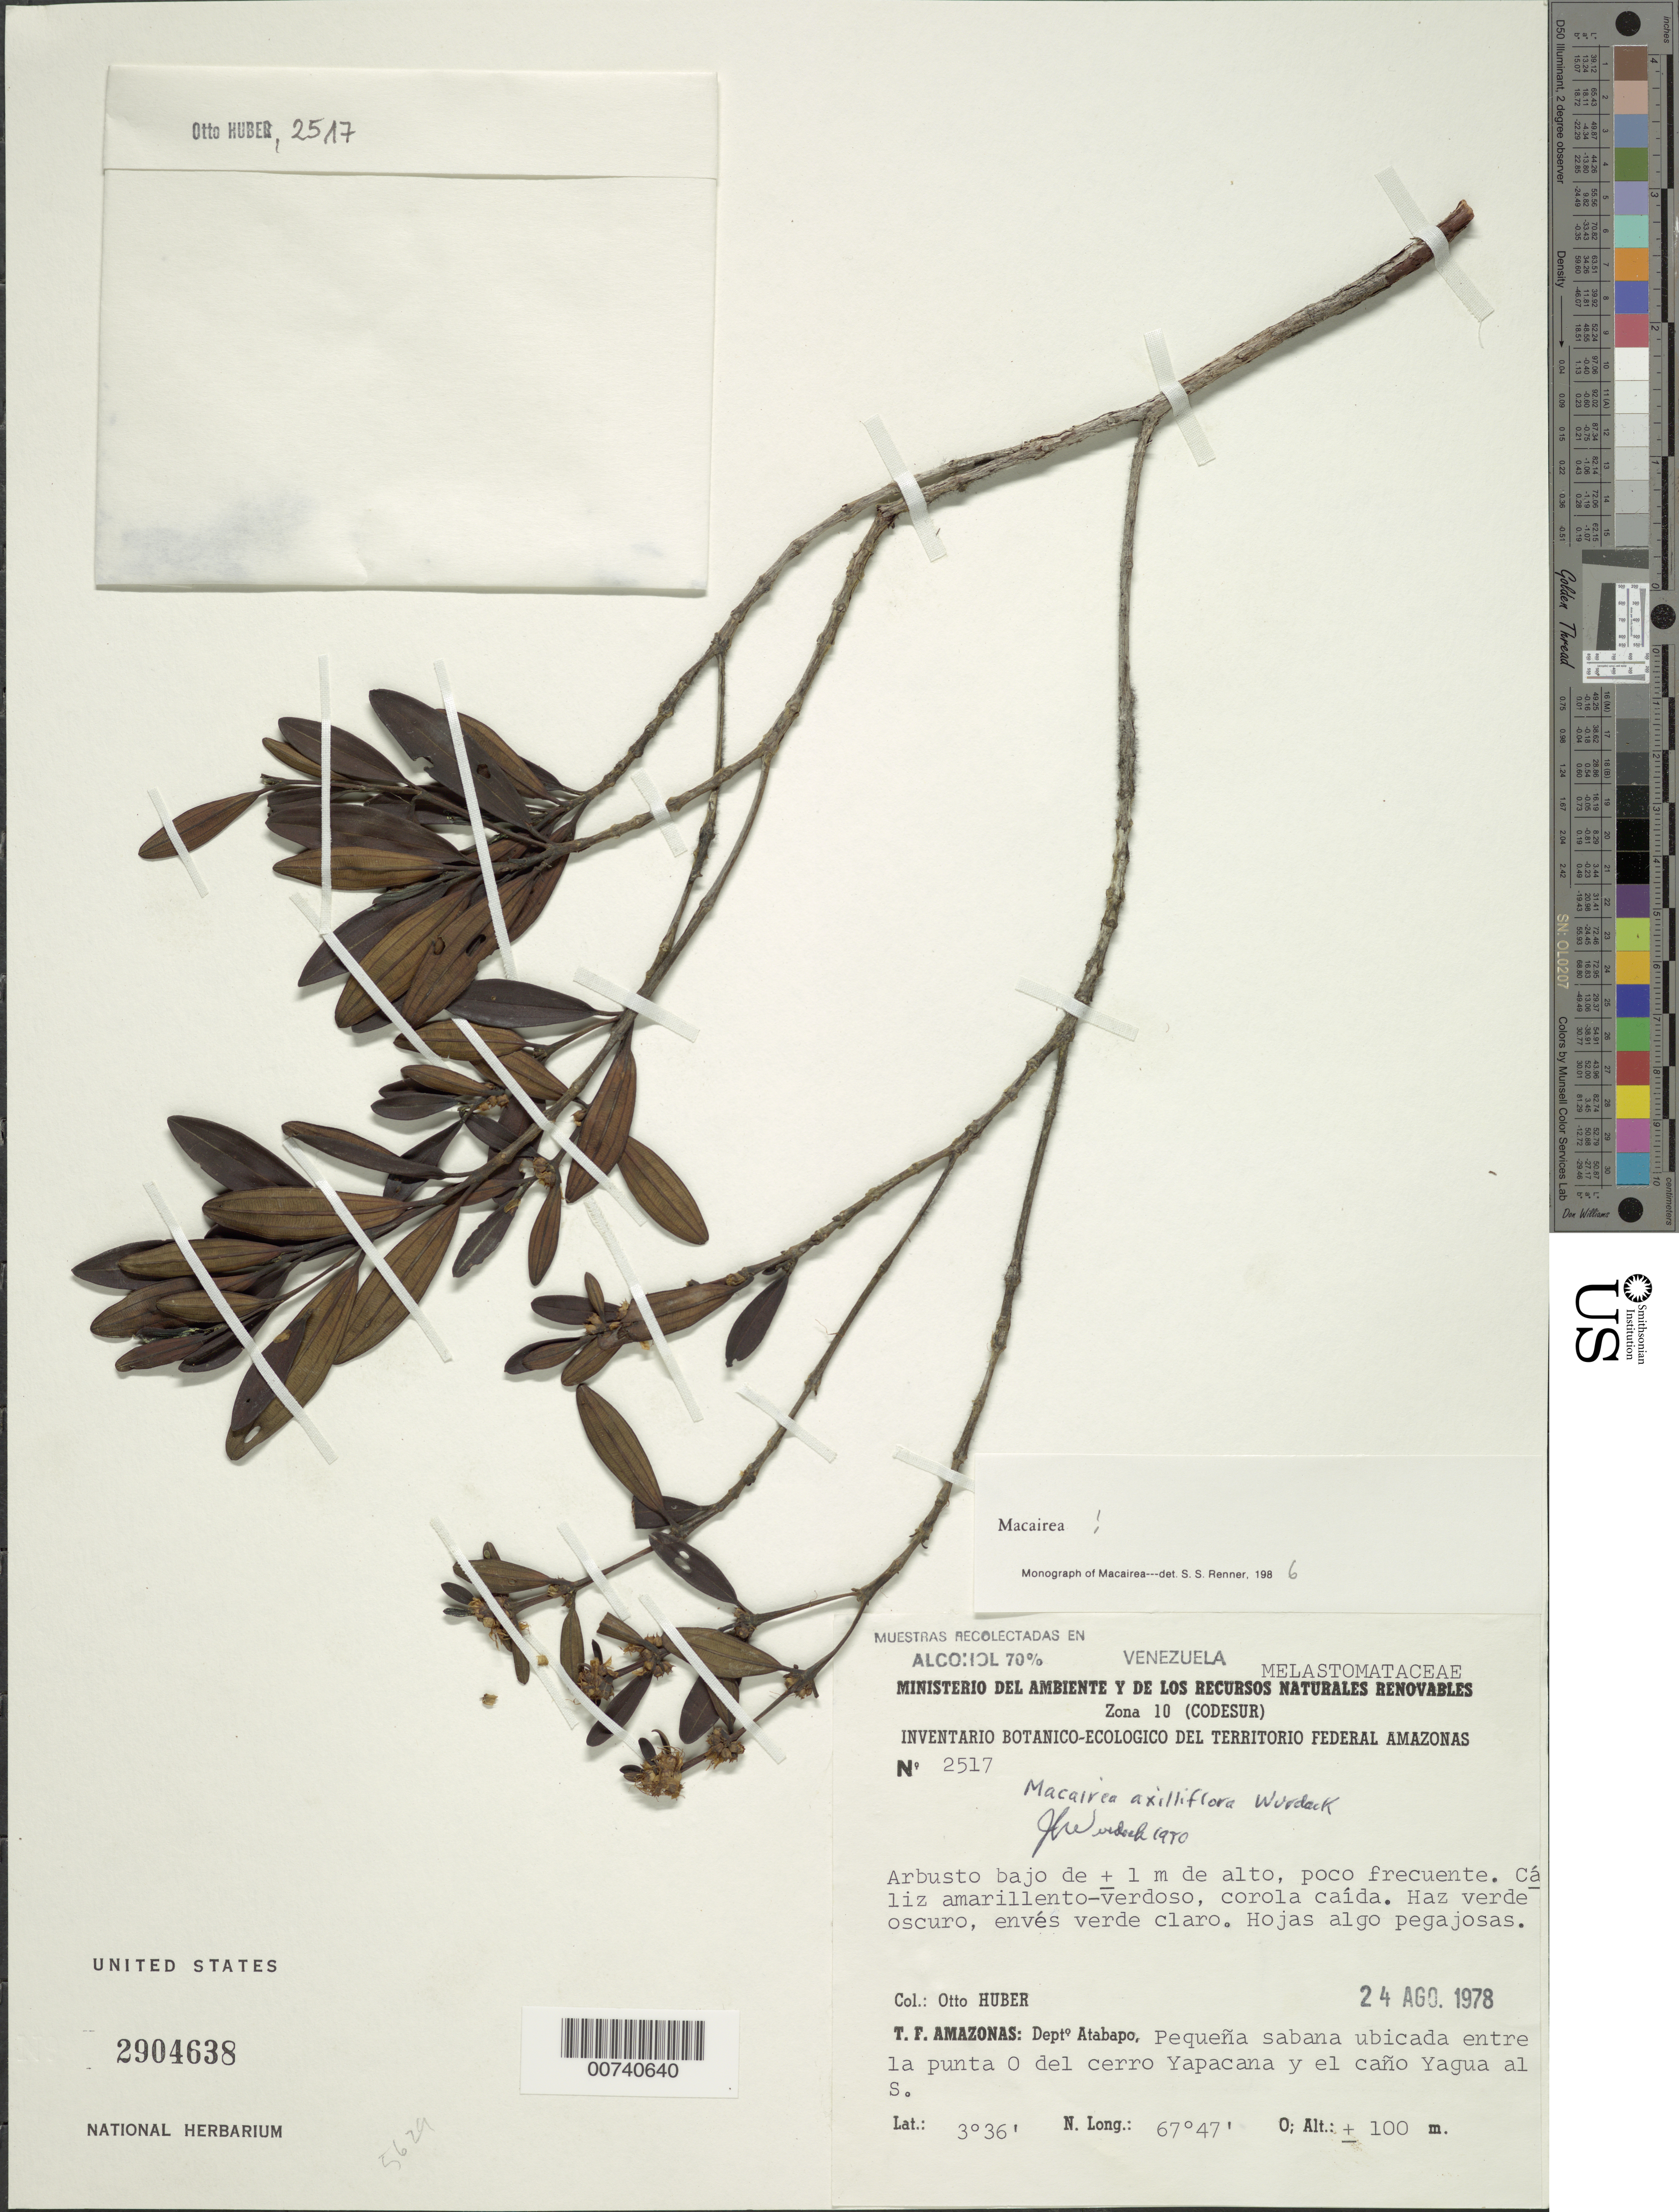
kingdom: Plantae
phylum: Tracheophyta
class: Magnoliopsida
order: Myrtales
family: Melastomataceae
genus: Macairea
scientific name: Macairea axilliflora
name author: Wurdack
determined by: Wurdack, John J., (US), US (UNITED STATES)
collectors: O. Huber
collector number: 2517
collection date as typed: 24-Aug-78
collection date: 1978-08-24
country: Venezuela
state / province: Amazonas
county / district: Atabapo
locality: Cerro Yapacána, entre la punta O y el caño Yagua al S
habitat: Small savanna.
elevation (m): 100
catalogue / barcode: US 2904638